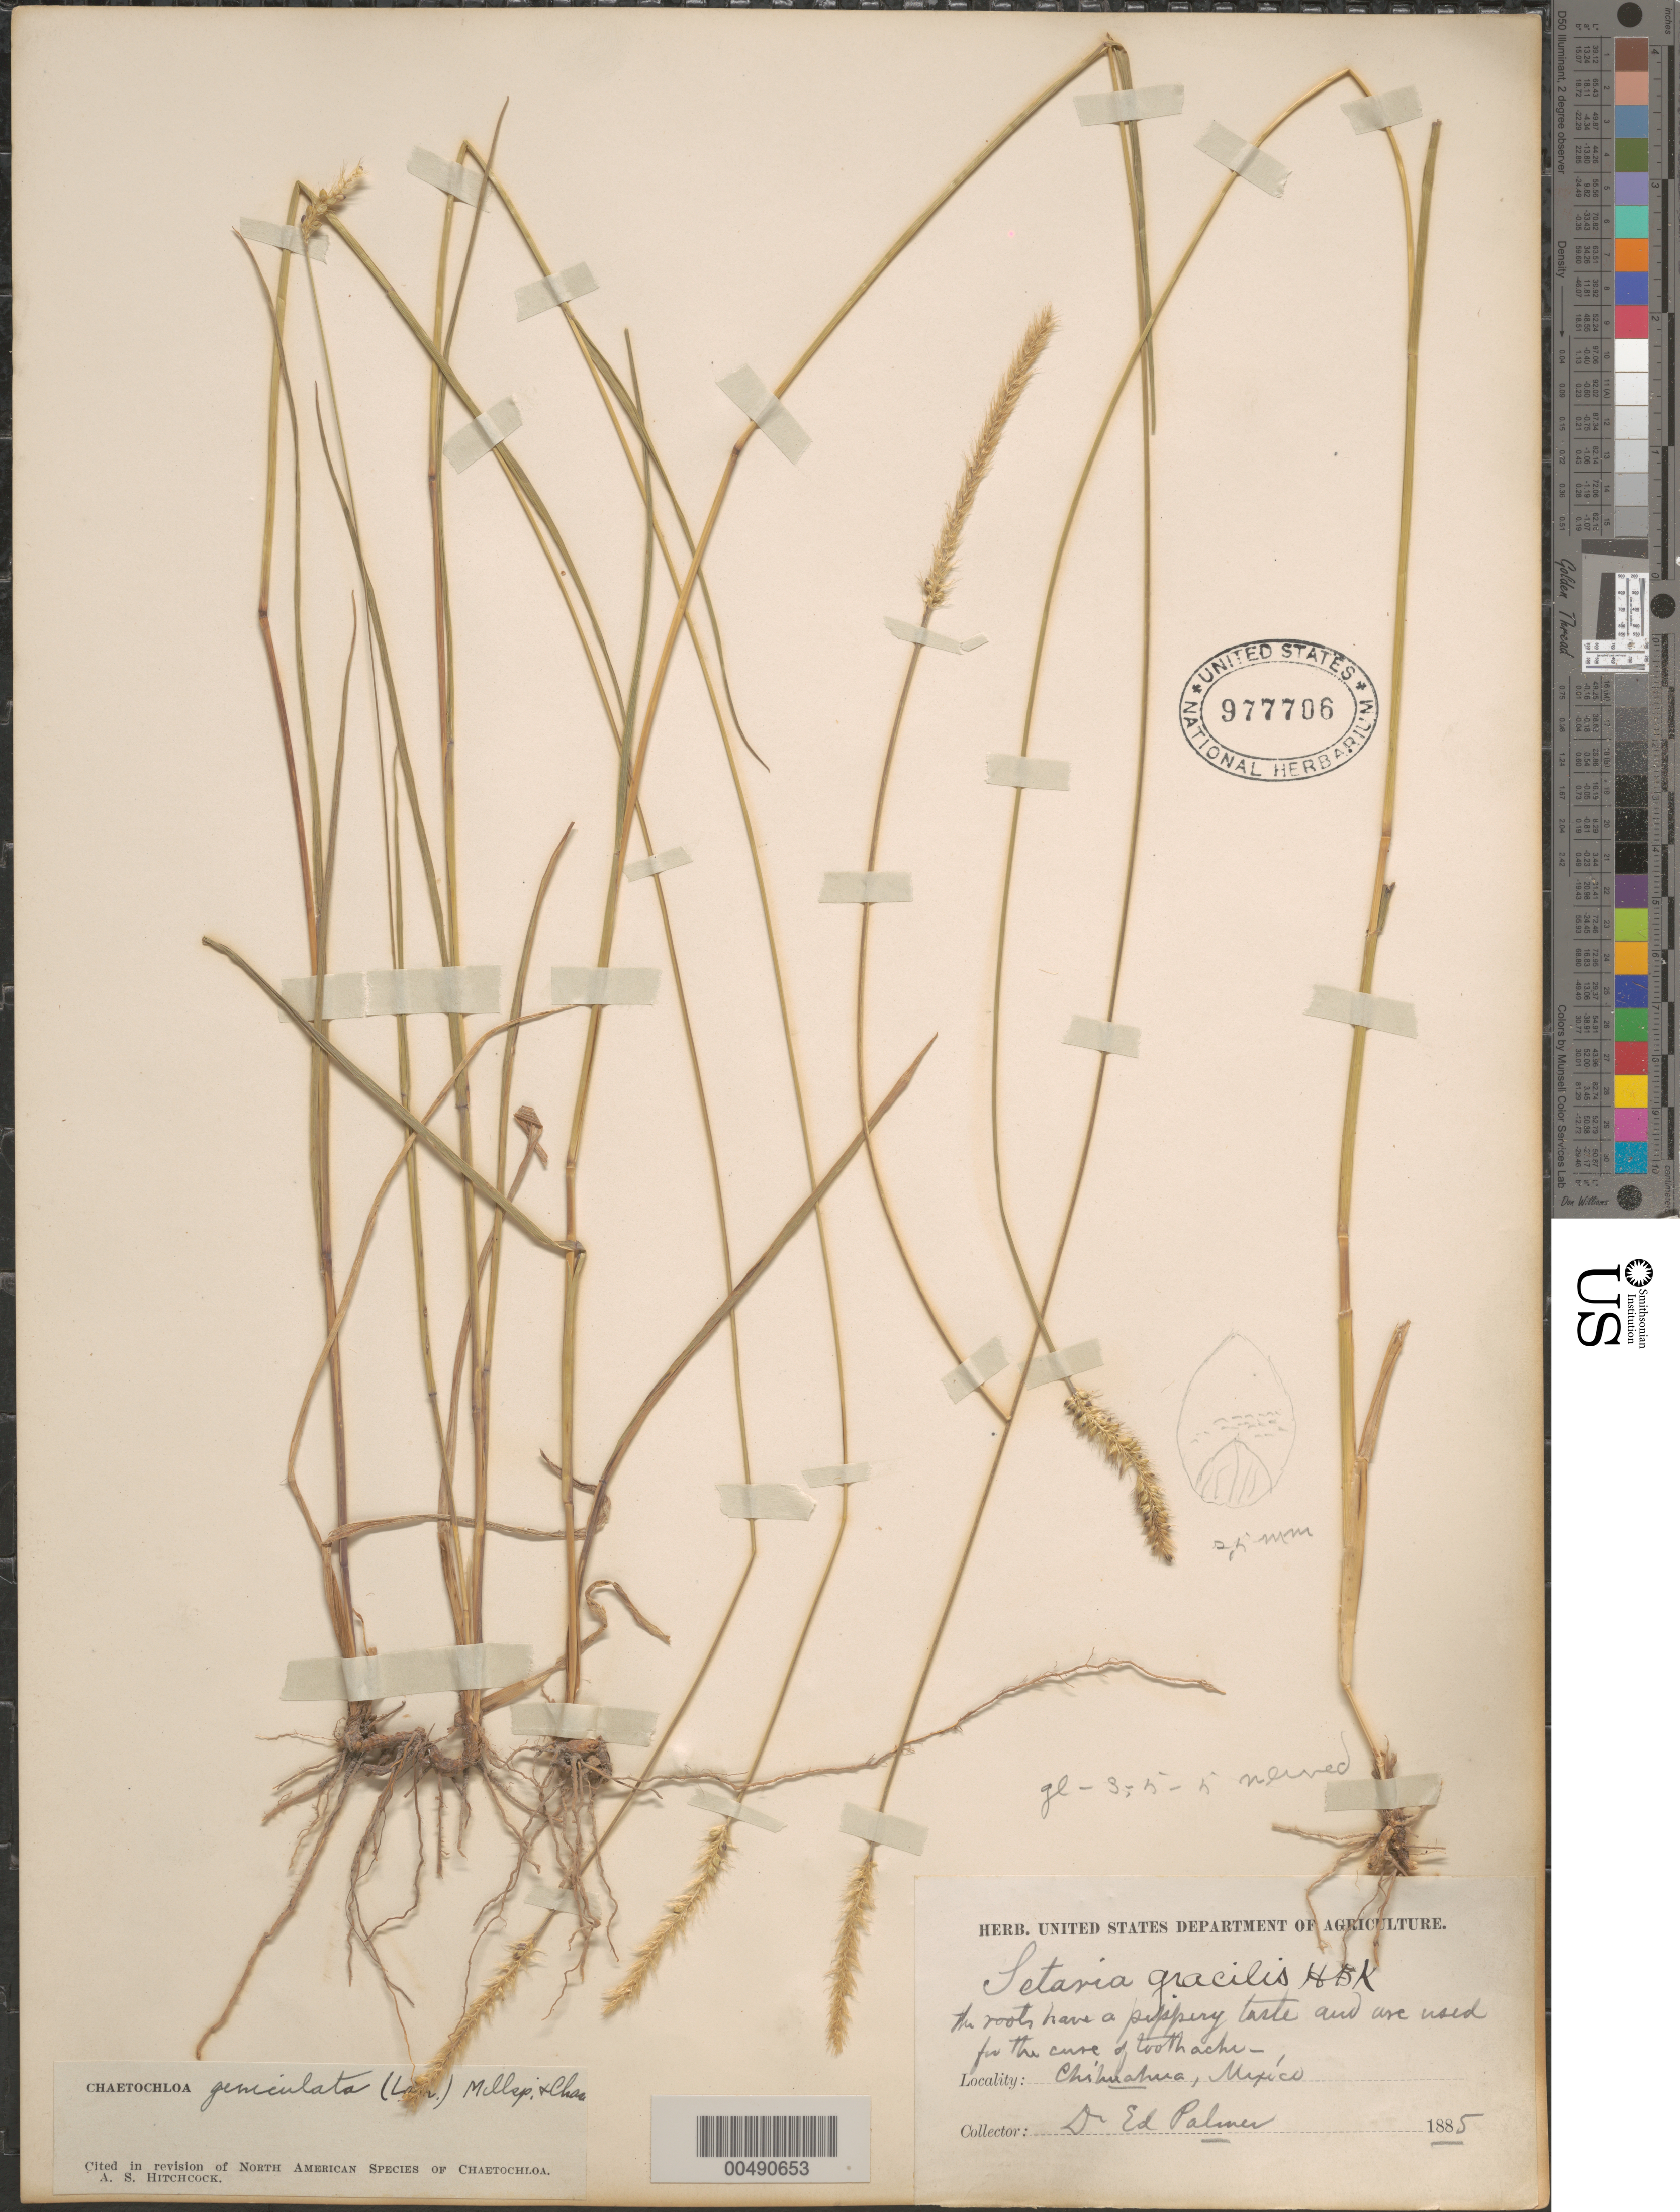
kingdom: Plantae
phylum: Tracheophyta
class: Liliopsida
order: Poales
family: Poaceae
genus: Setaria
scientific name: Setaria parviflora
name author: (Poir.) Kerguélen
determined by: Poaceae Reorganization Project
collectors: E. Palmer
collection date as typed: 1885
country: Mexico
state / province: Chihuahua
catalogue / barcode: US 977706